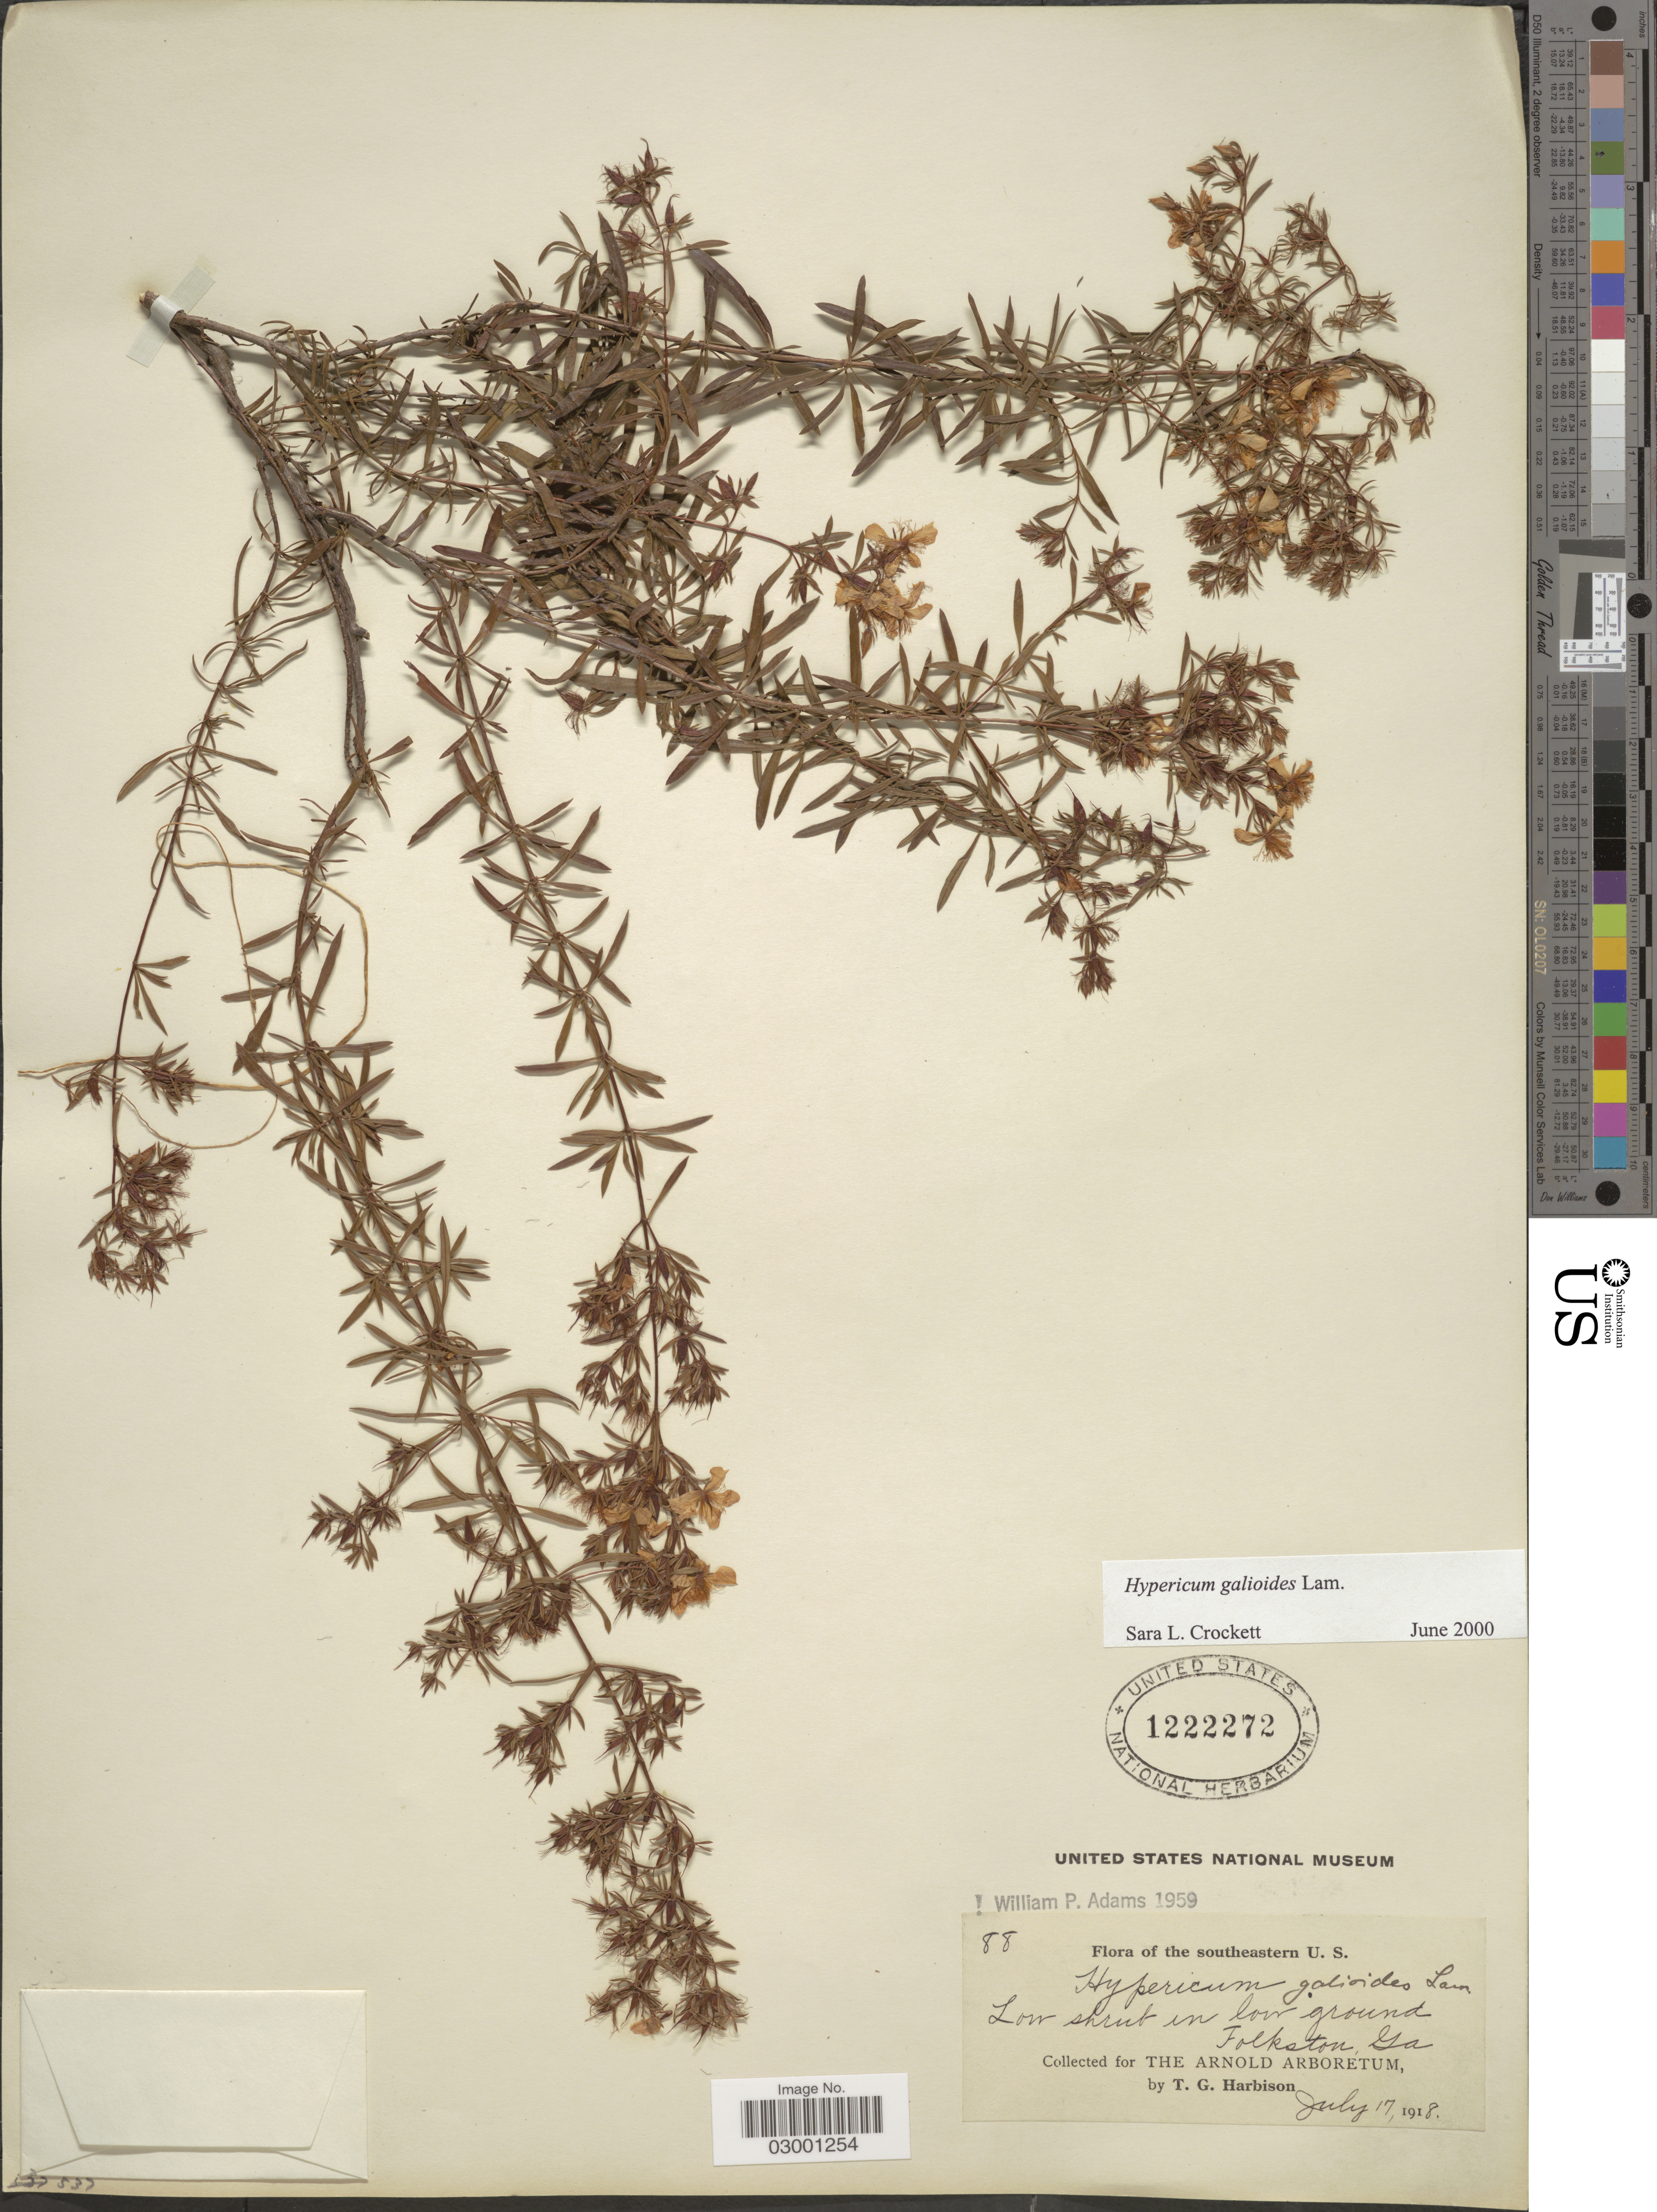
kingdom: Plantae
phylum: Tracheophyta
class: Magnoliopsida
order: Malpighiales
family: Hypericaceae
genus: Hypericum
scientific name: Hypericum galioides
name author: Lam.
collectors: T. Harbison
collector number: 88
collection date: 1918-07-17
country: United States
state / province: Georgia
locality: Southeastern U.S. Low shrub in low ground Folkston.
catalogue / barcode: US 1222272